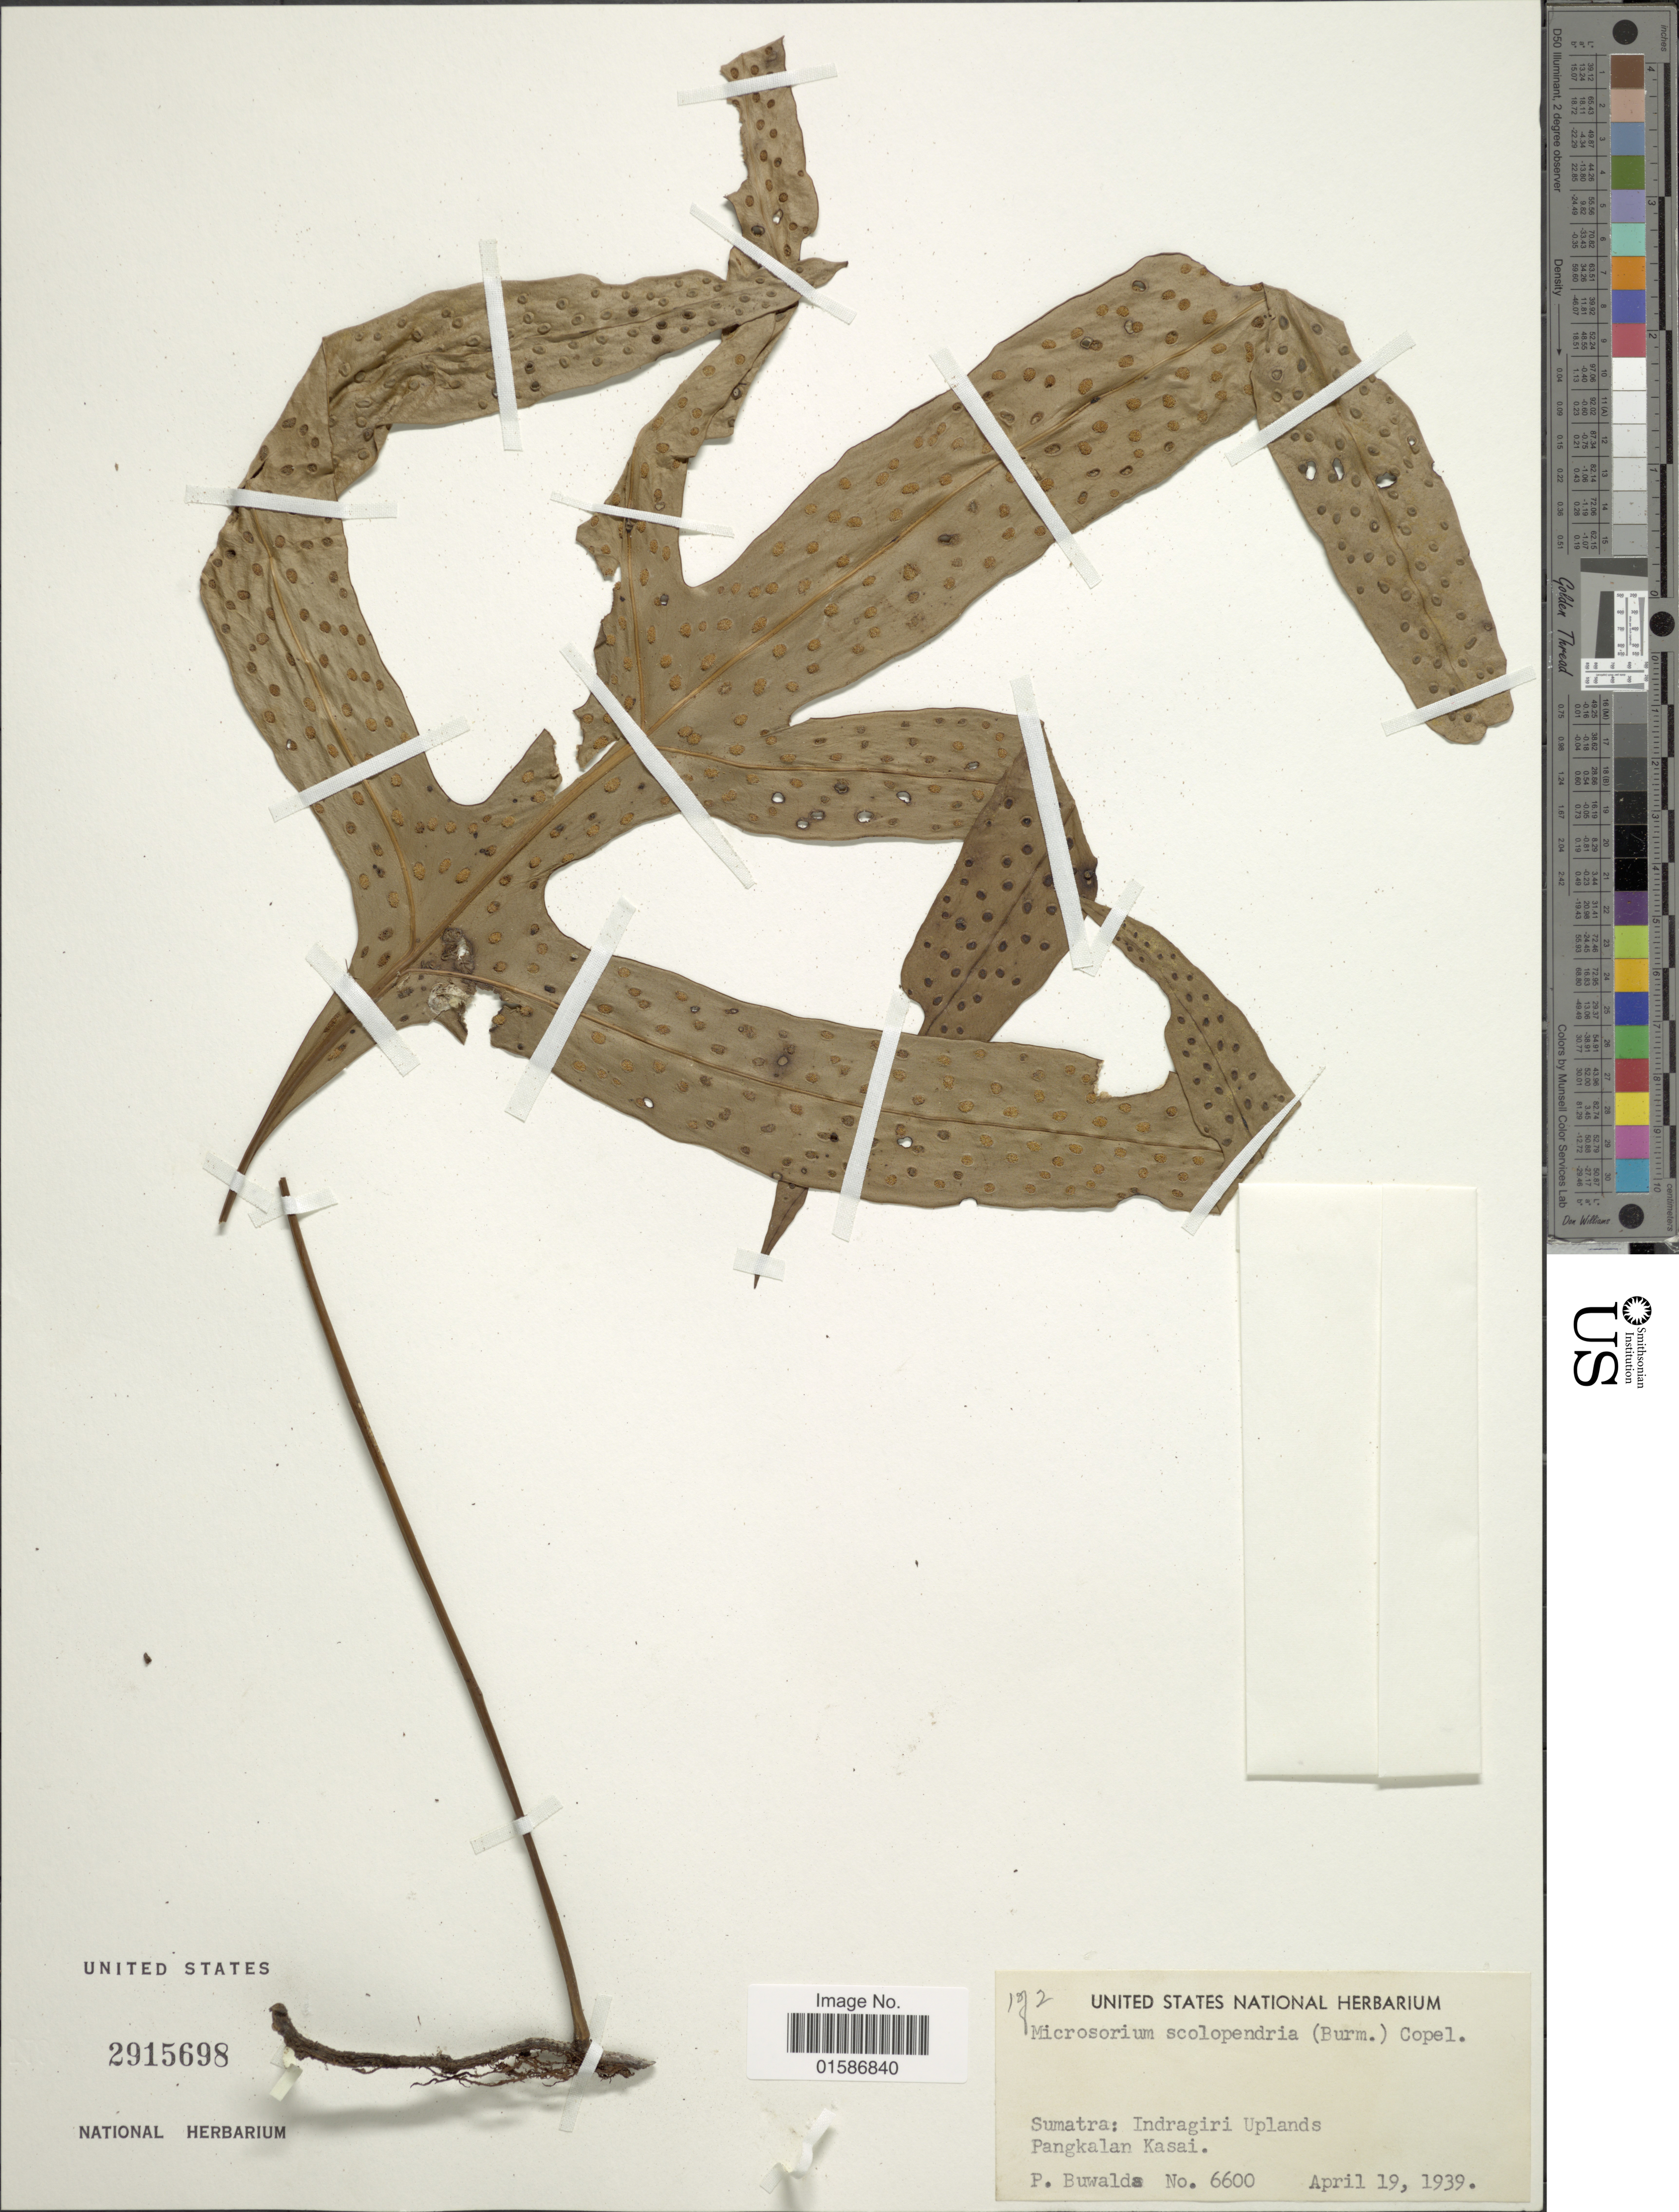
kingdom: Plantae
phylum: Tracheophyta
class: Polypodiopsida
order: Polypodiales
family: Polypodiaceae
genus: Microsorum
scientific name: Microsorum scolopendria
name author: (Burm. f.) Copel.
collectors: P. Buwalda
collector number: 6600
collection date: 1939-04-19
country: Indonesia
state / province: Sumatra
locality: Indragiri Uplands Pangkalan Kasai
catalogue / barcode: US 2915698